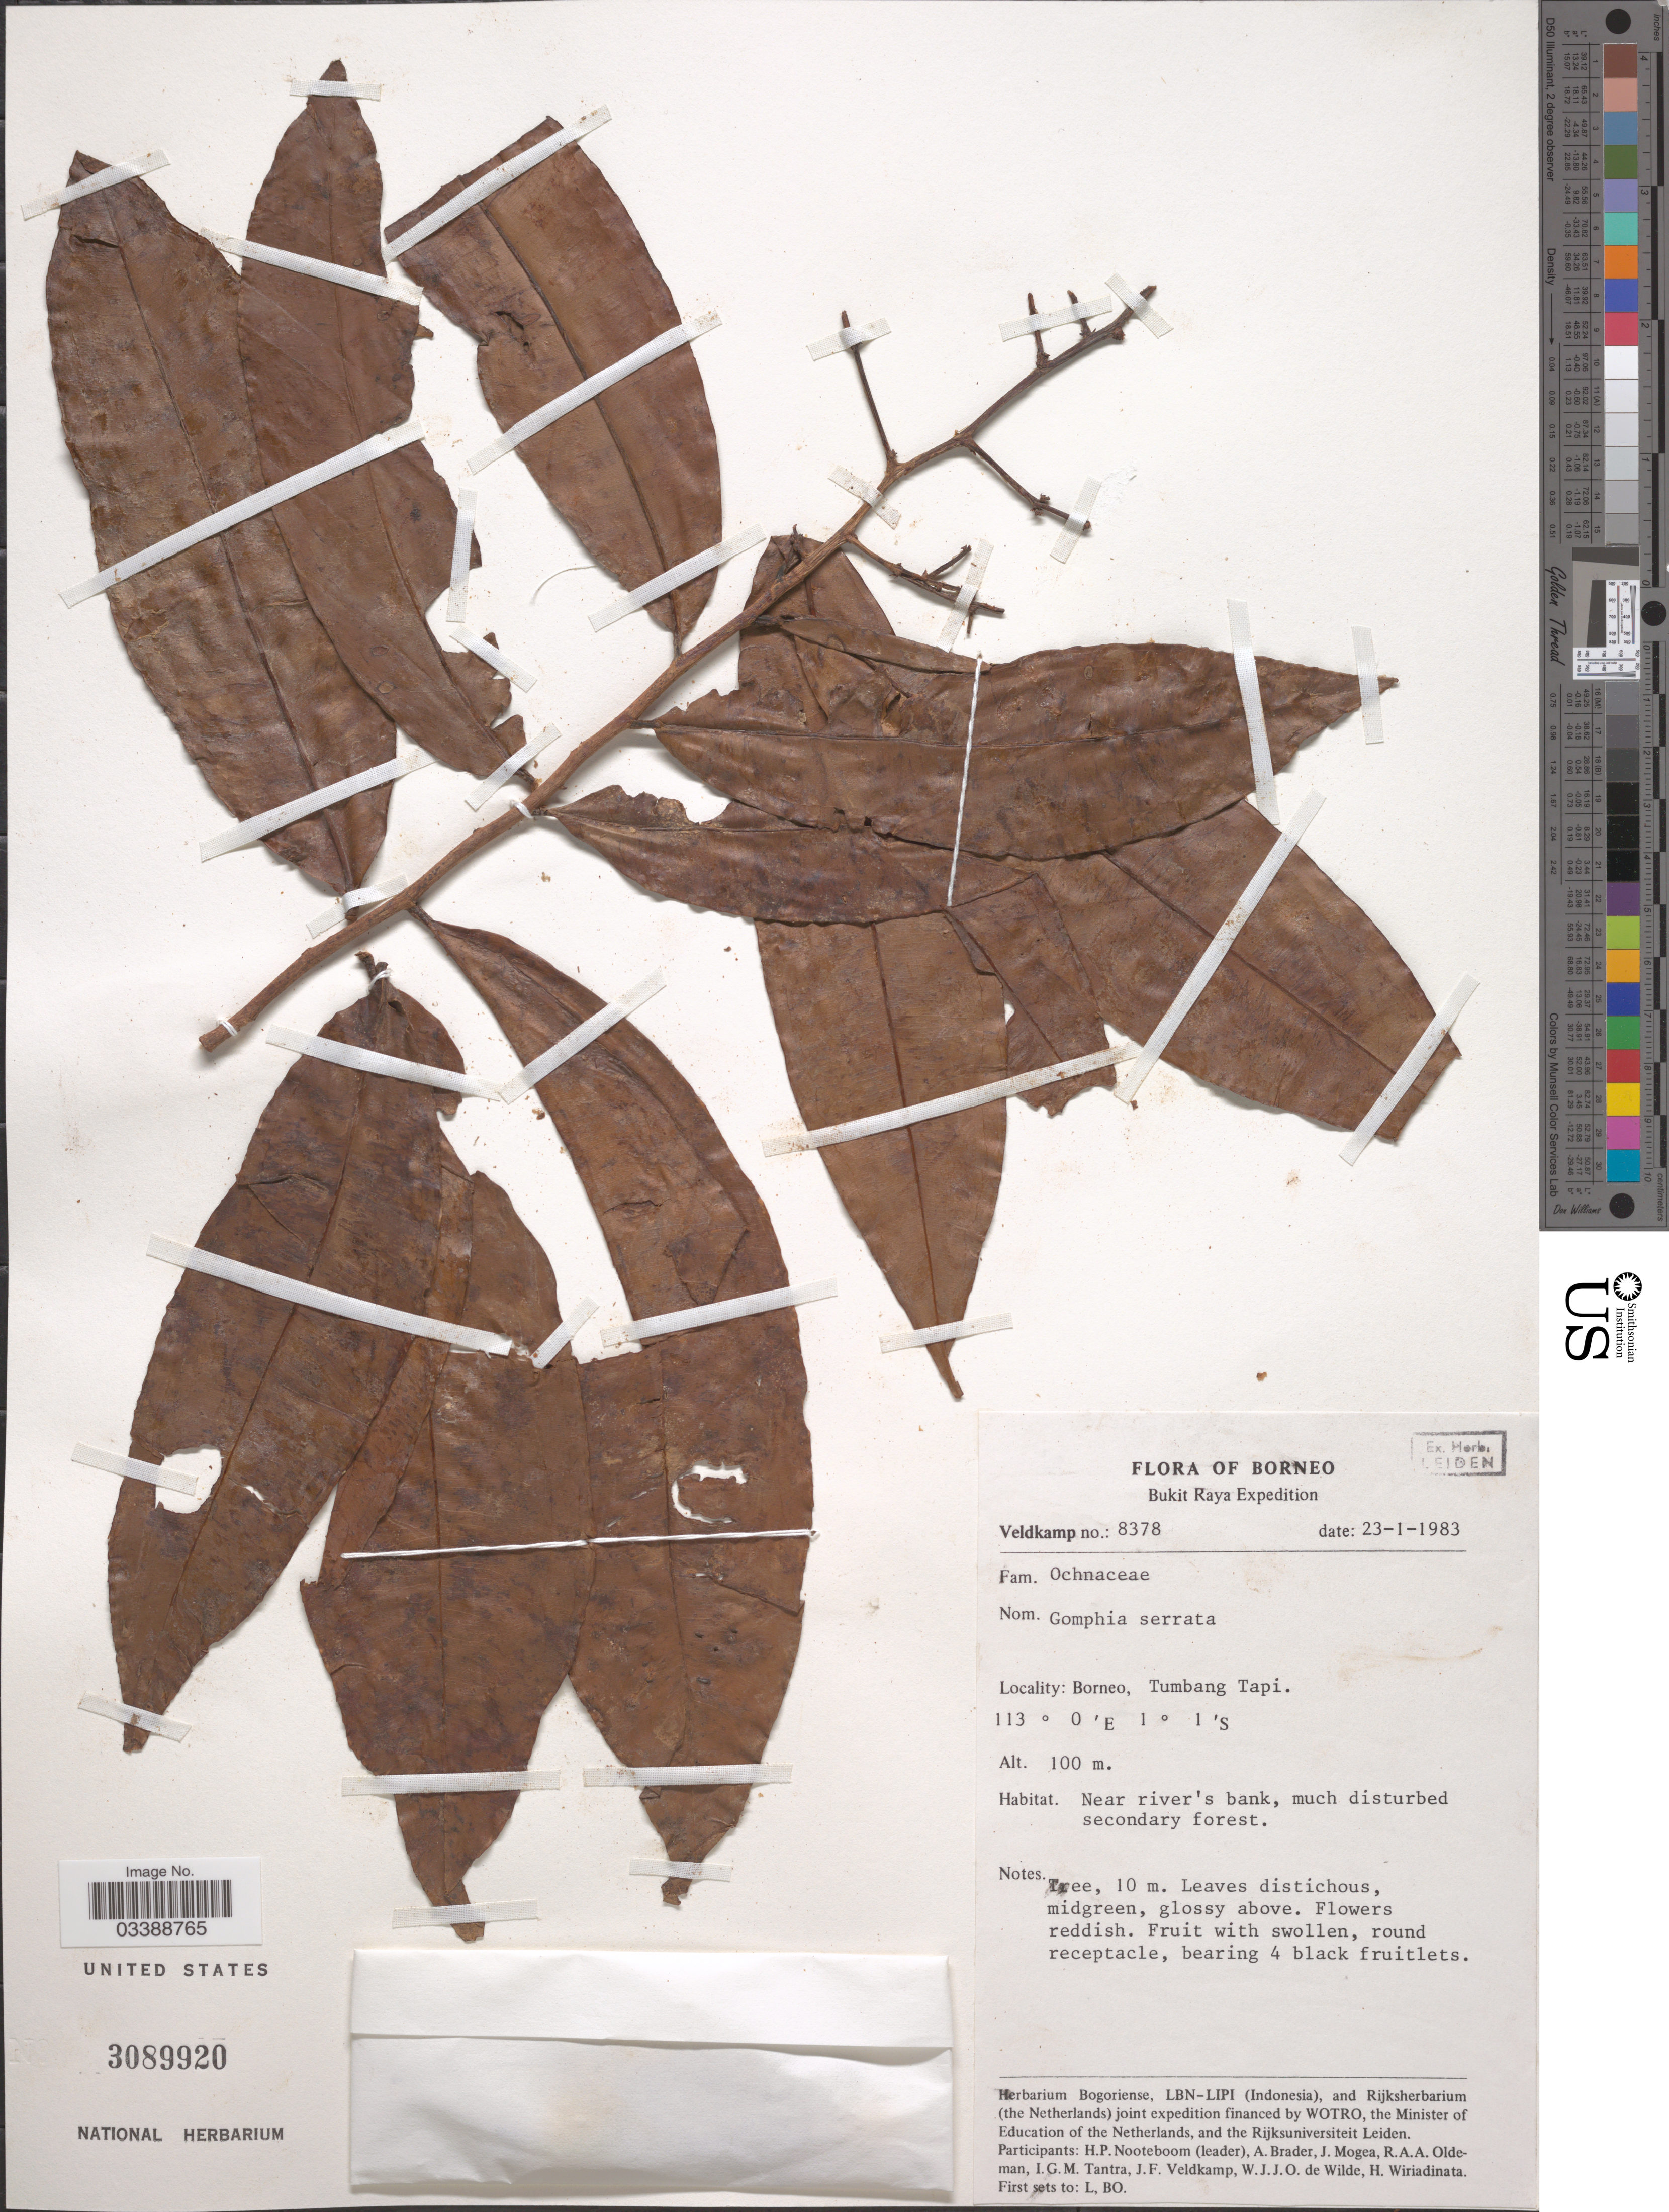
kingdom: Plantae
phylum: Tracheophyta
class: Magnoliopsida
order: Malpighiales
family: Ochnaceae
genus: Campylospermum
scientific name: Campylospermum serratum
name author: (Gaertn.) Bittrich & M.C.E. Amaral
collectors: J. F. Veldkamp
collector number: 8378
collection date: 1983-01-23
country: Indonesia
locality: Borneo. Bukit Raya. Tumbang Tapi.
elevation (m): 100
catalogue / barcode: US 3089920